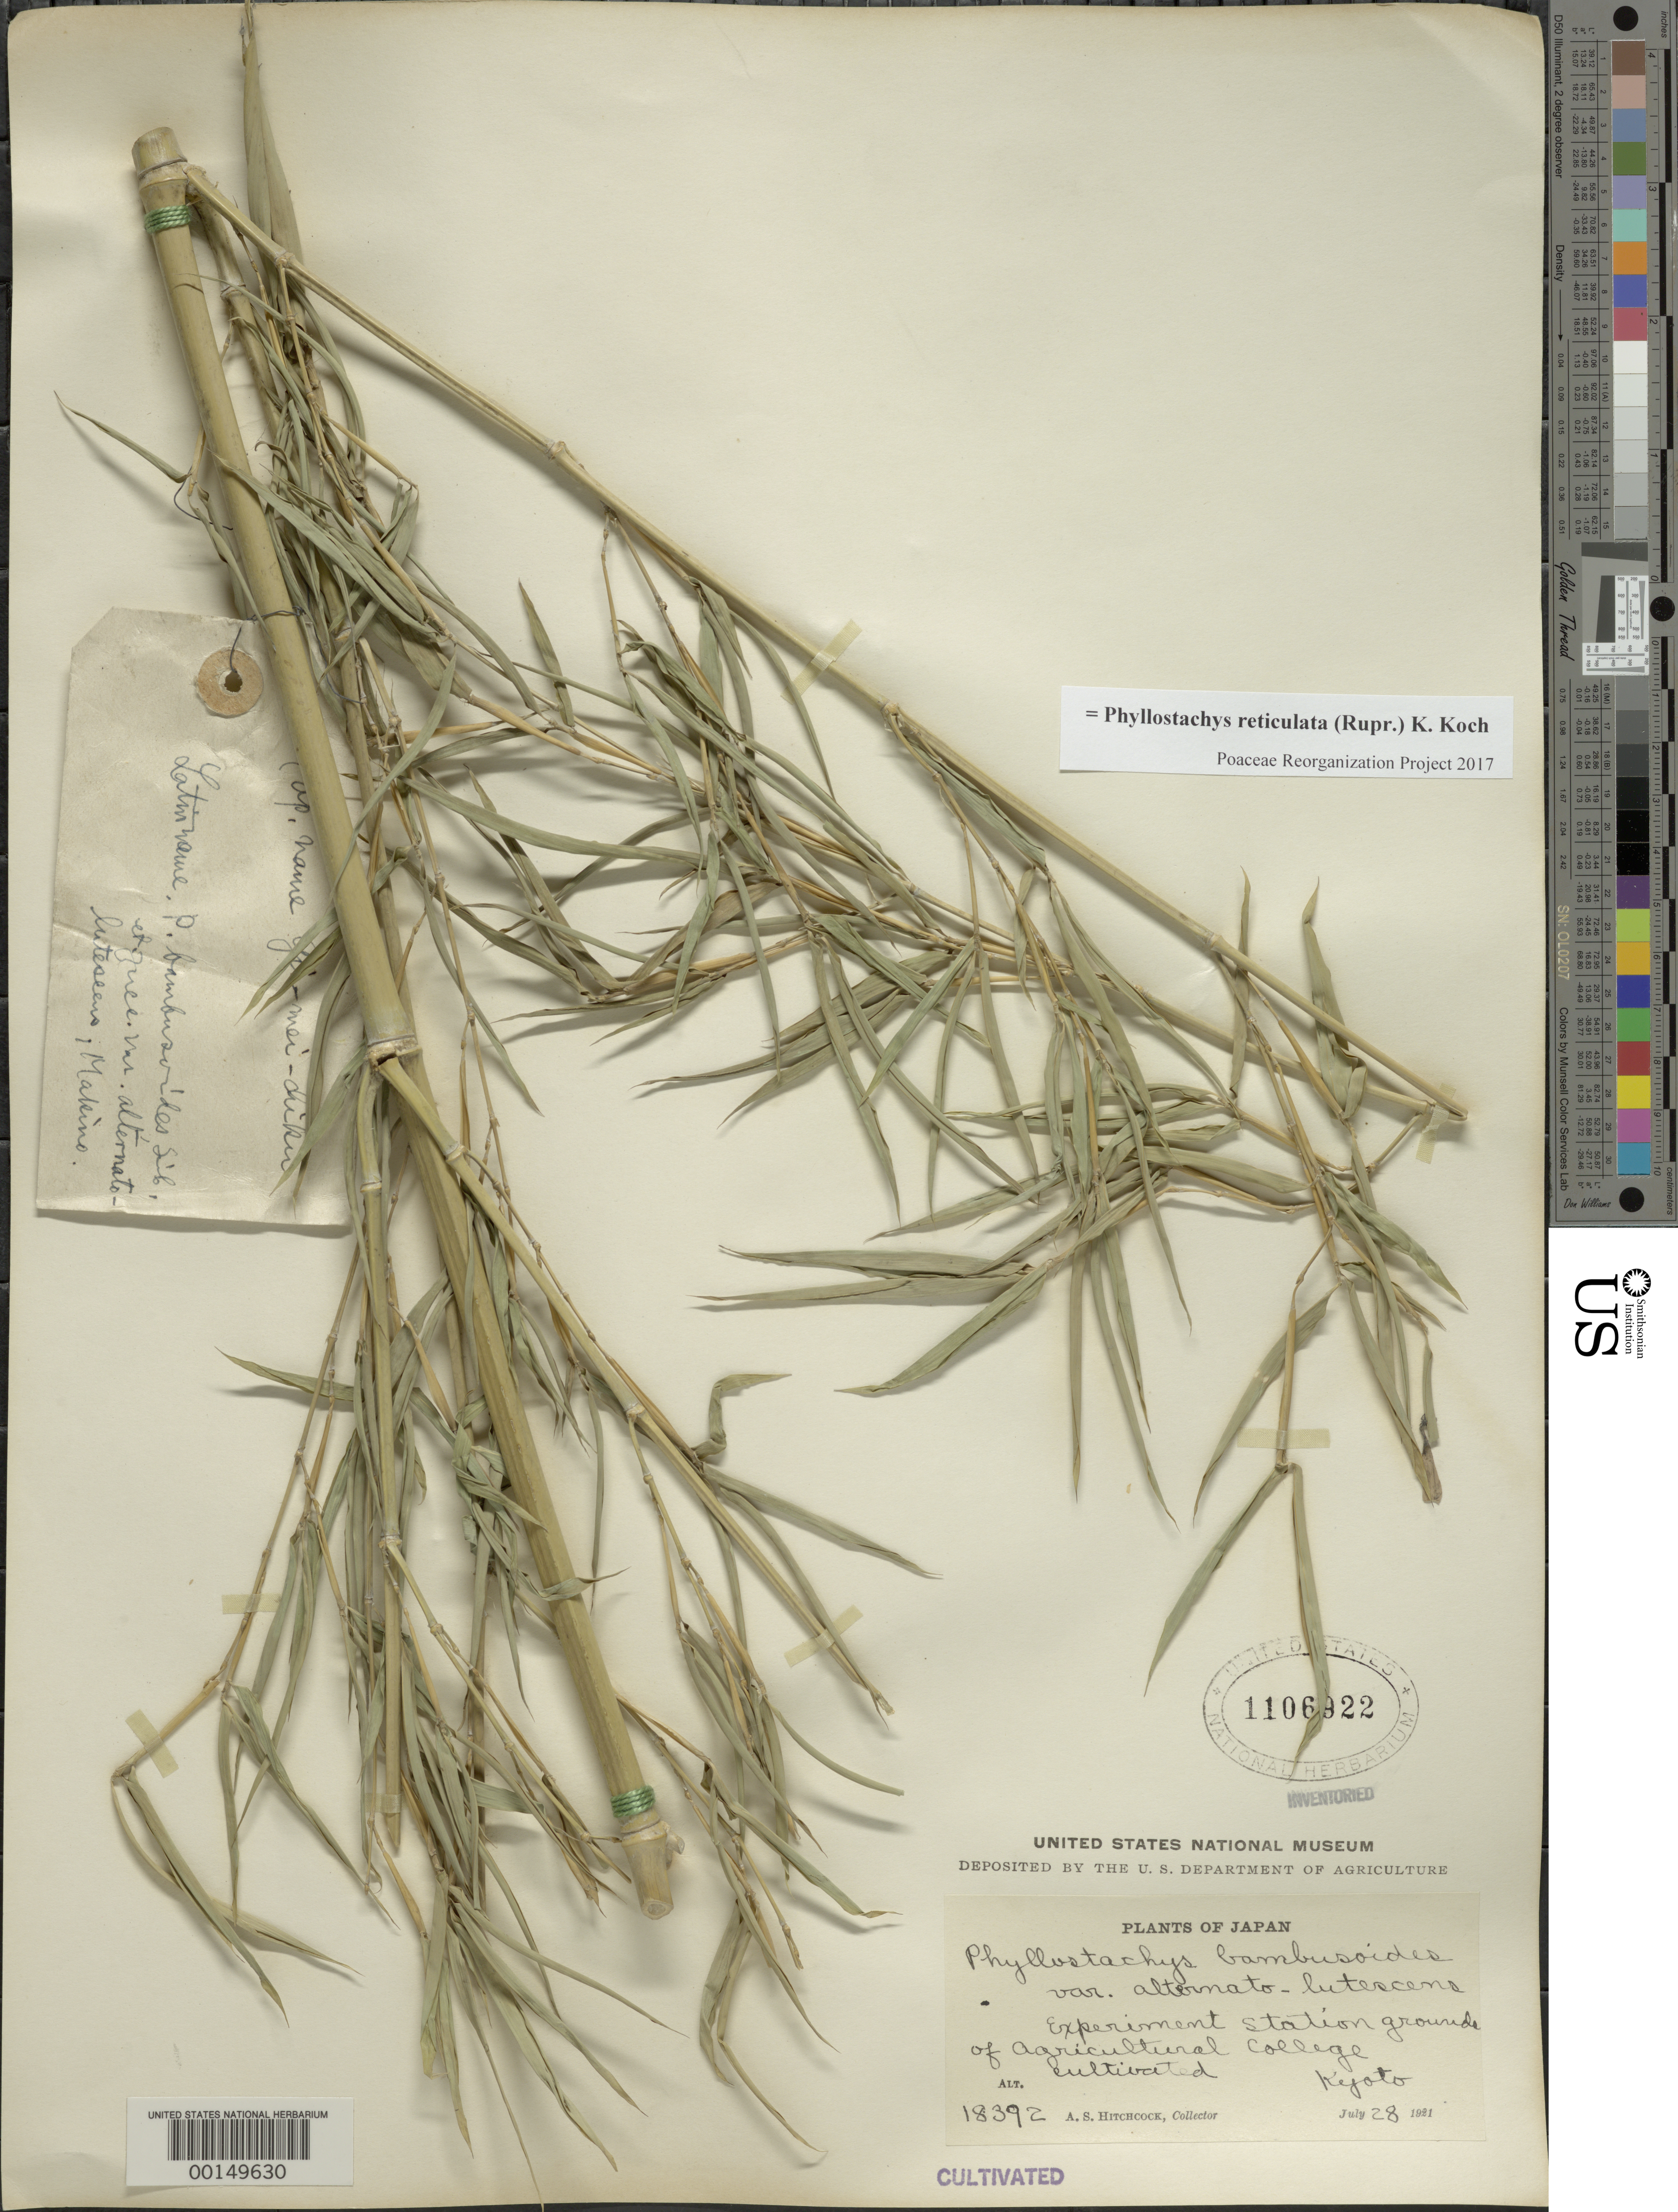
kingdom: Plantae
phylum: Tracheophyta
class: Liliopsida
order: Poales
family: Poaceae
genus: Phyllostachys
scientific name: Phyllostachys reticulata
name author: (Rupr.) K. Koch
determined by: Poaceae Reorganization Project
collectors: A. S. Hitchcock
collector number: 18392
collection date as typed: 28 Jul 1921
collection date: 1921-07-28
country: Japan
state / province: Kyoto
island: Honshu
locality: Experimental station, agric college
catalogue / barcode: US 1106922